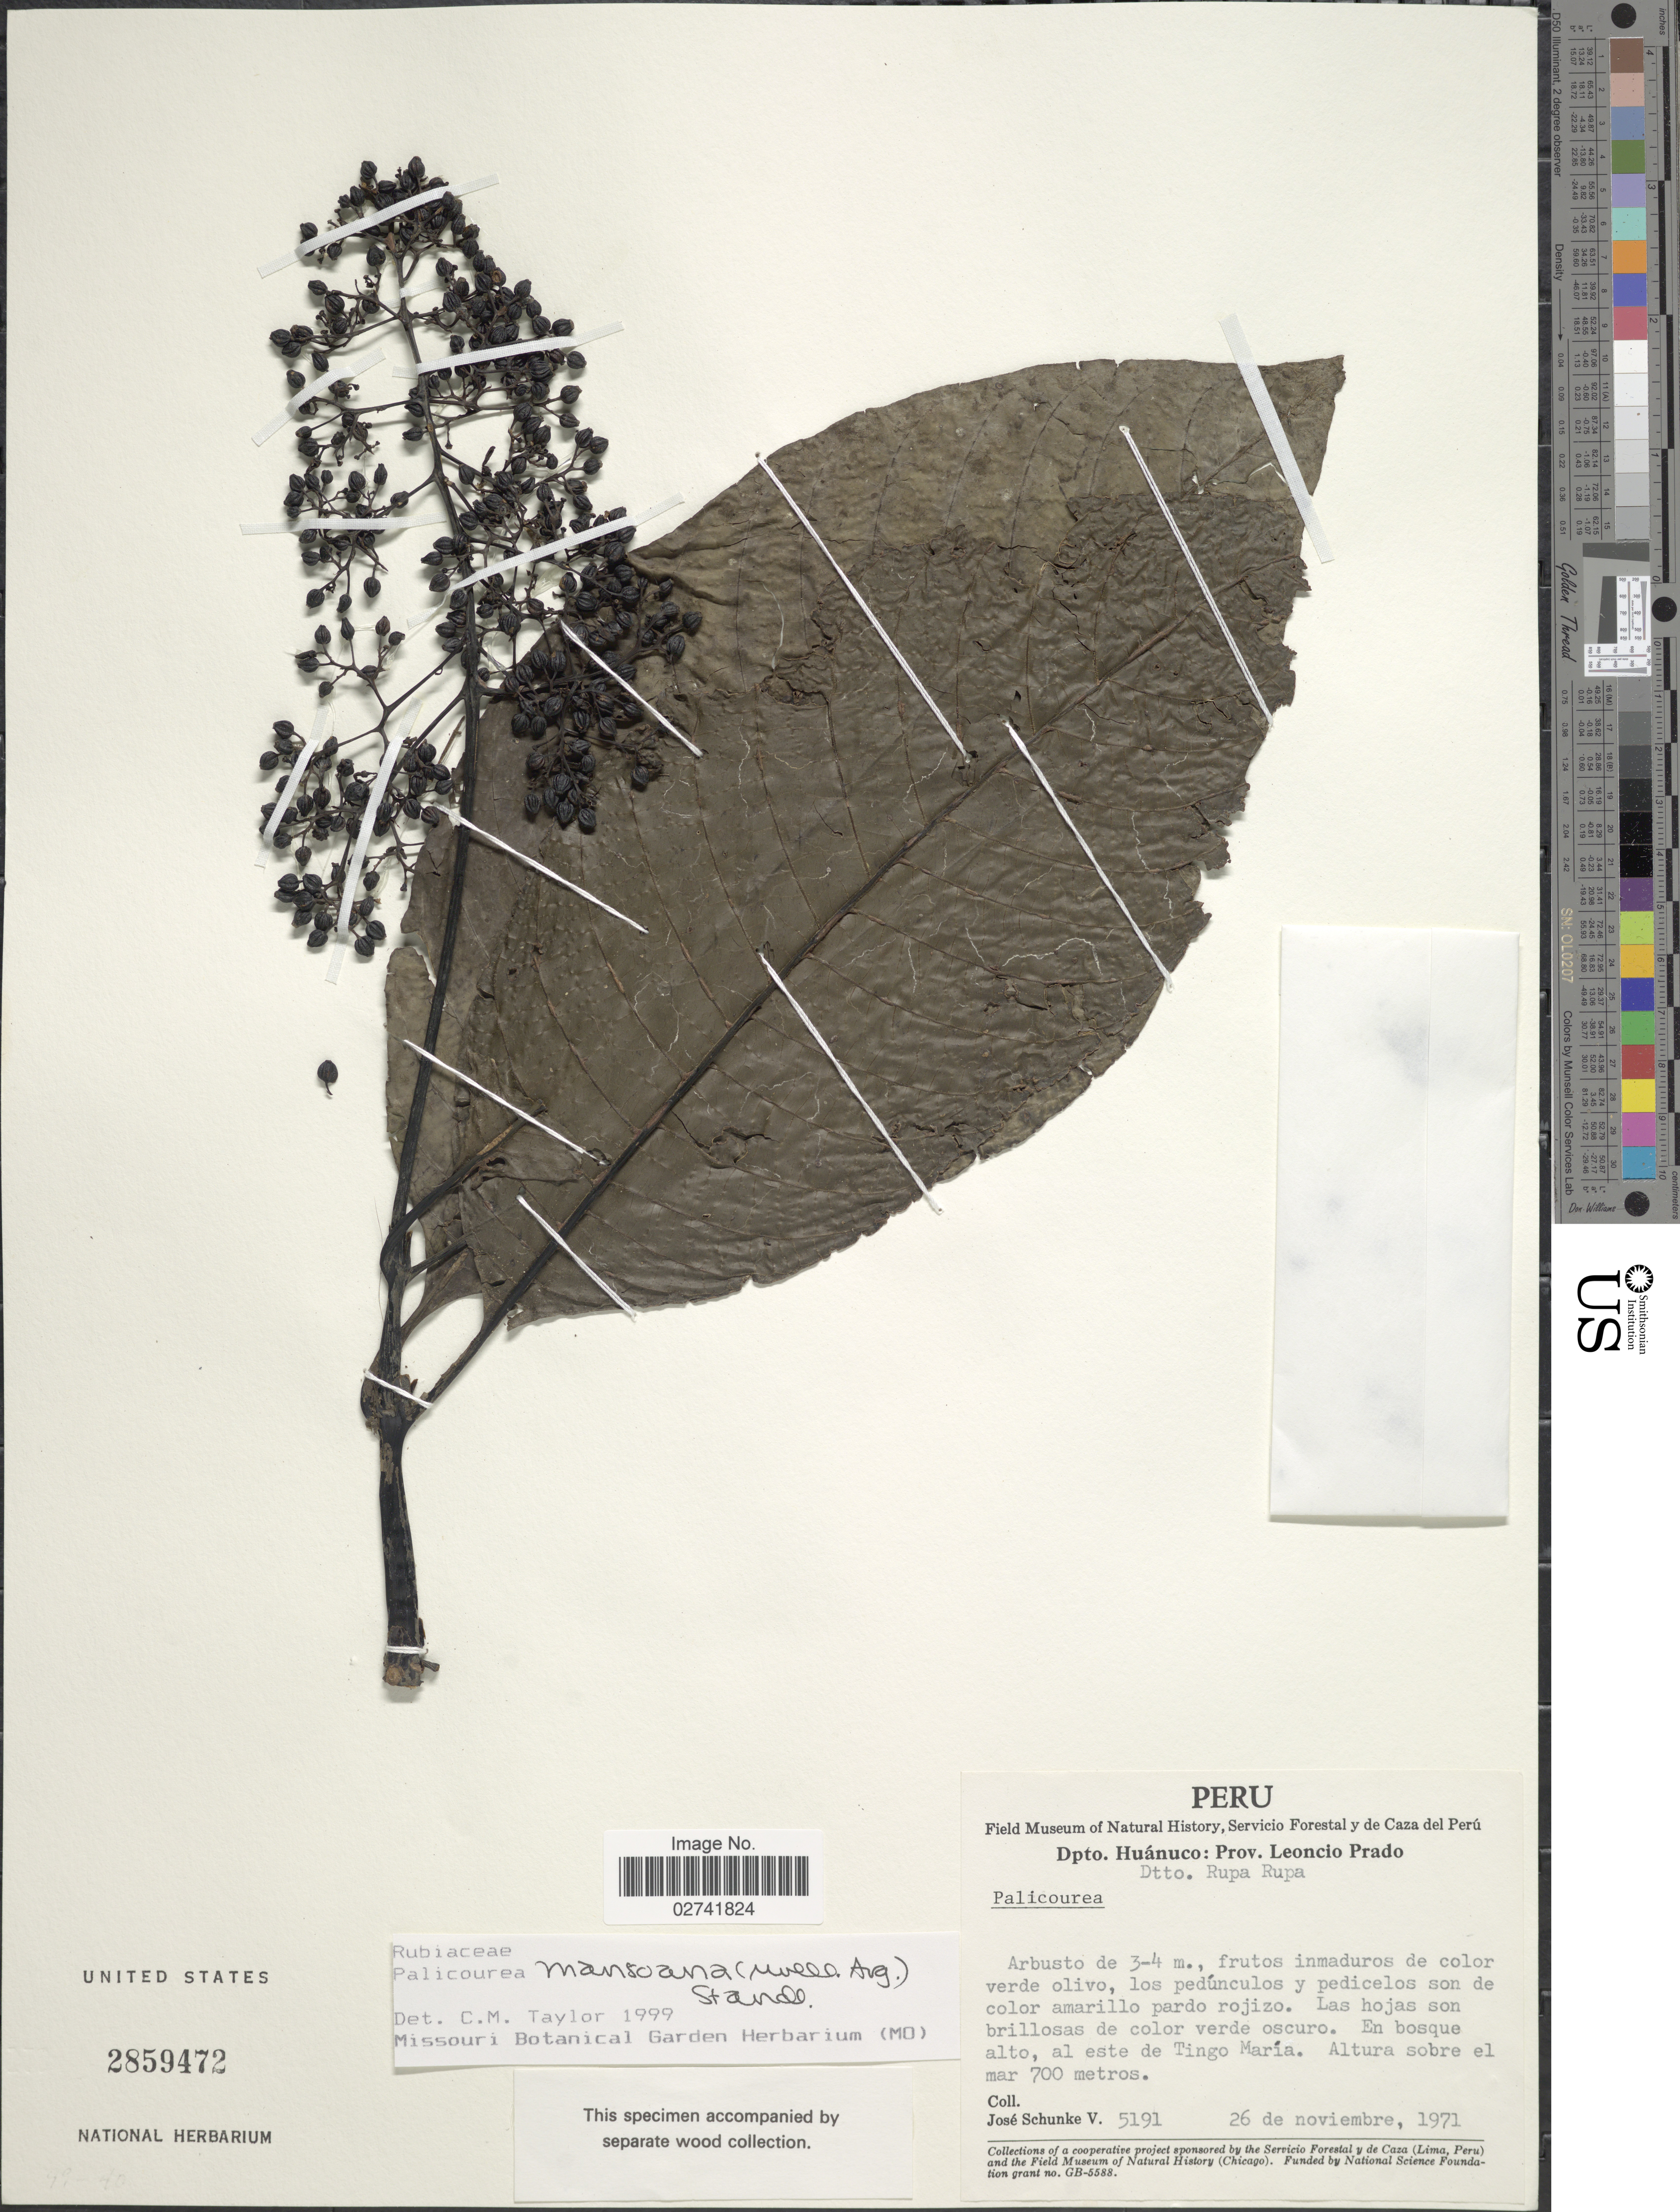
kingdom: Plantae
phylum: Tracheophyta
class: Magnoliopsida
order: Gentianales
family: Rubiaceae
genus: Palicourea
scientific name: Palicourea mansoana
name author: (Müll. Arg.) Standl.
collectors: J. Schunke Vigo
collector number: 5191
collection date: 1971-11-26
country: Peru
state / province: Huánuco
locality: Dpto. Huánuco: Prov. Leonci Prado. Dtto. Rupa Rupa. En bosque alto, al este de Tingo María.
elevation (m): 700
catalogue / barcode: US 2859472